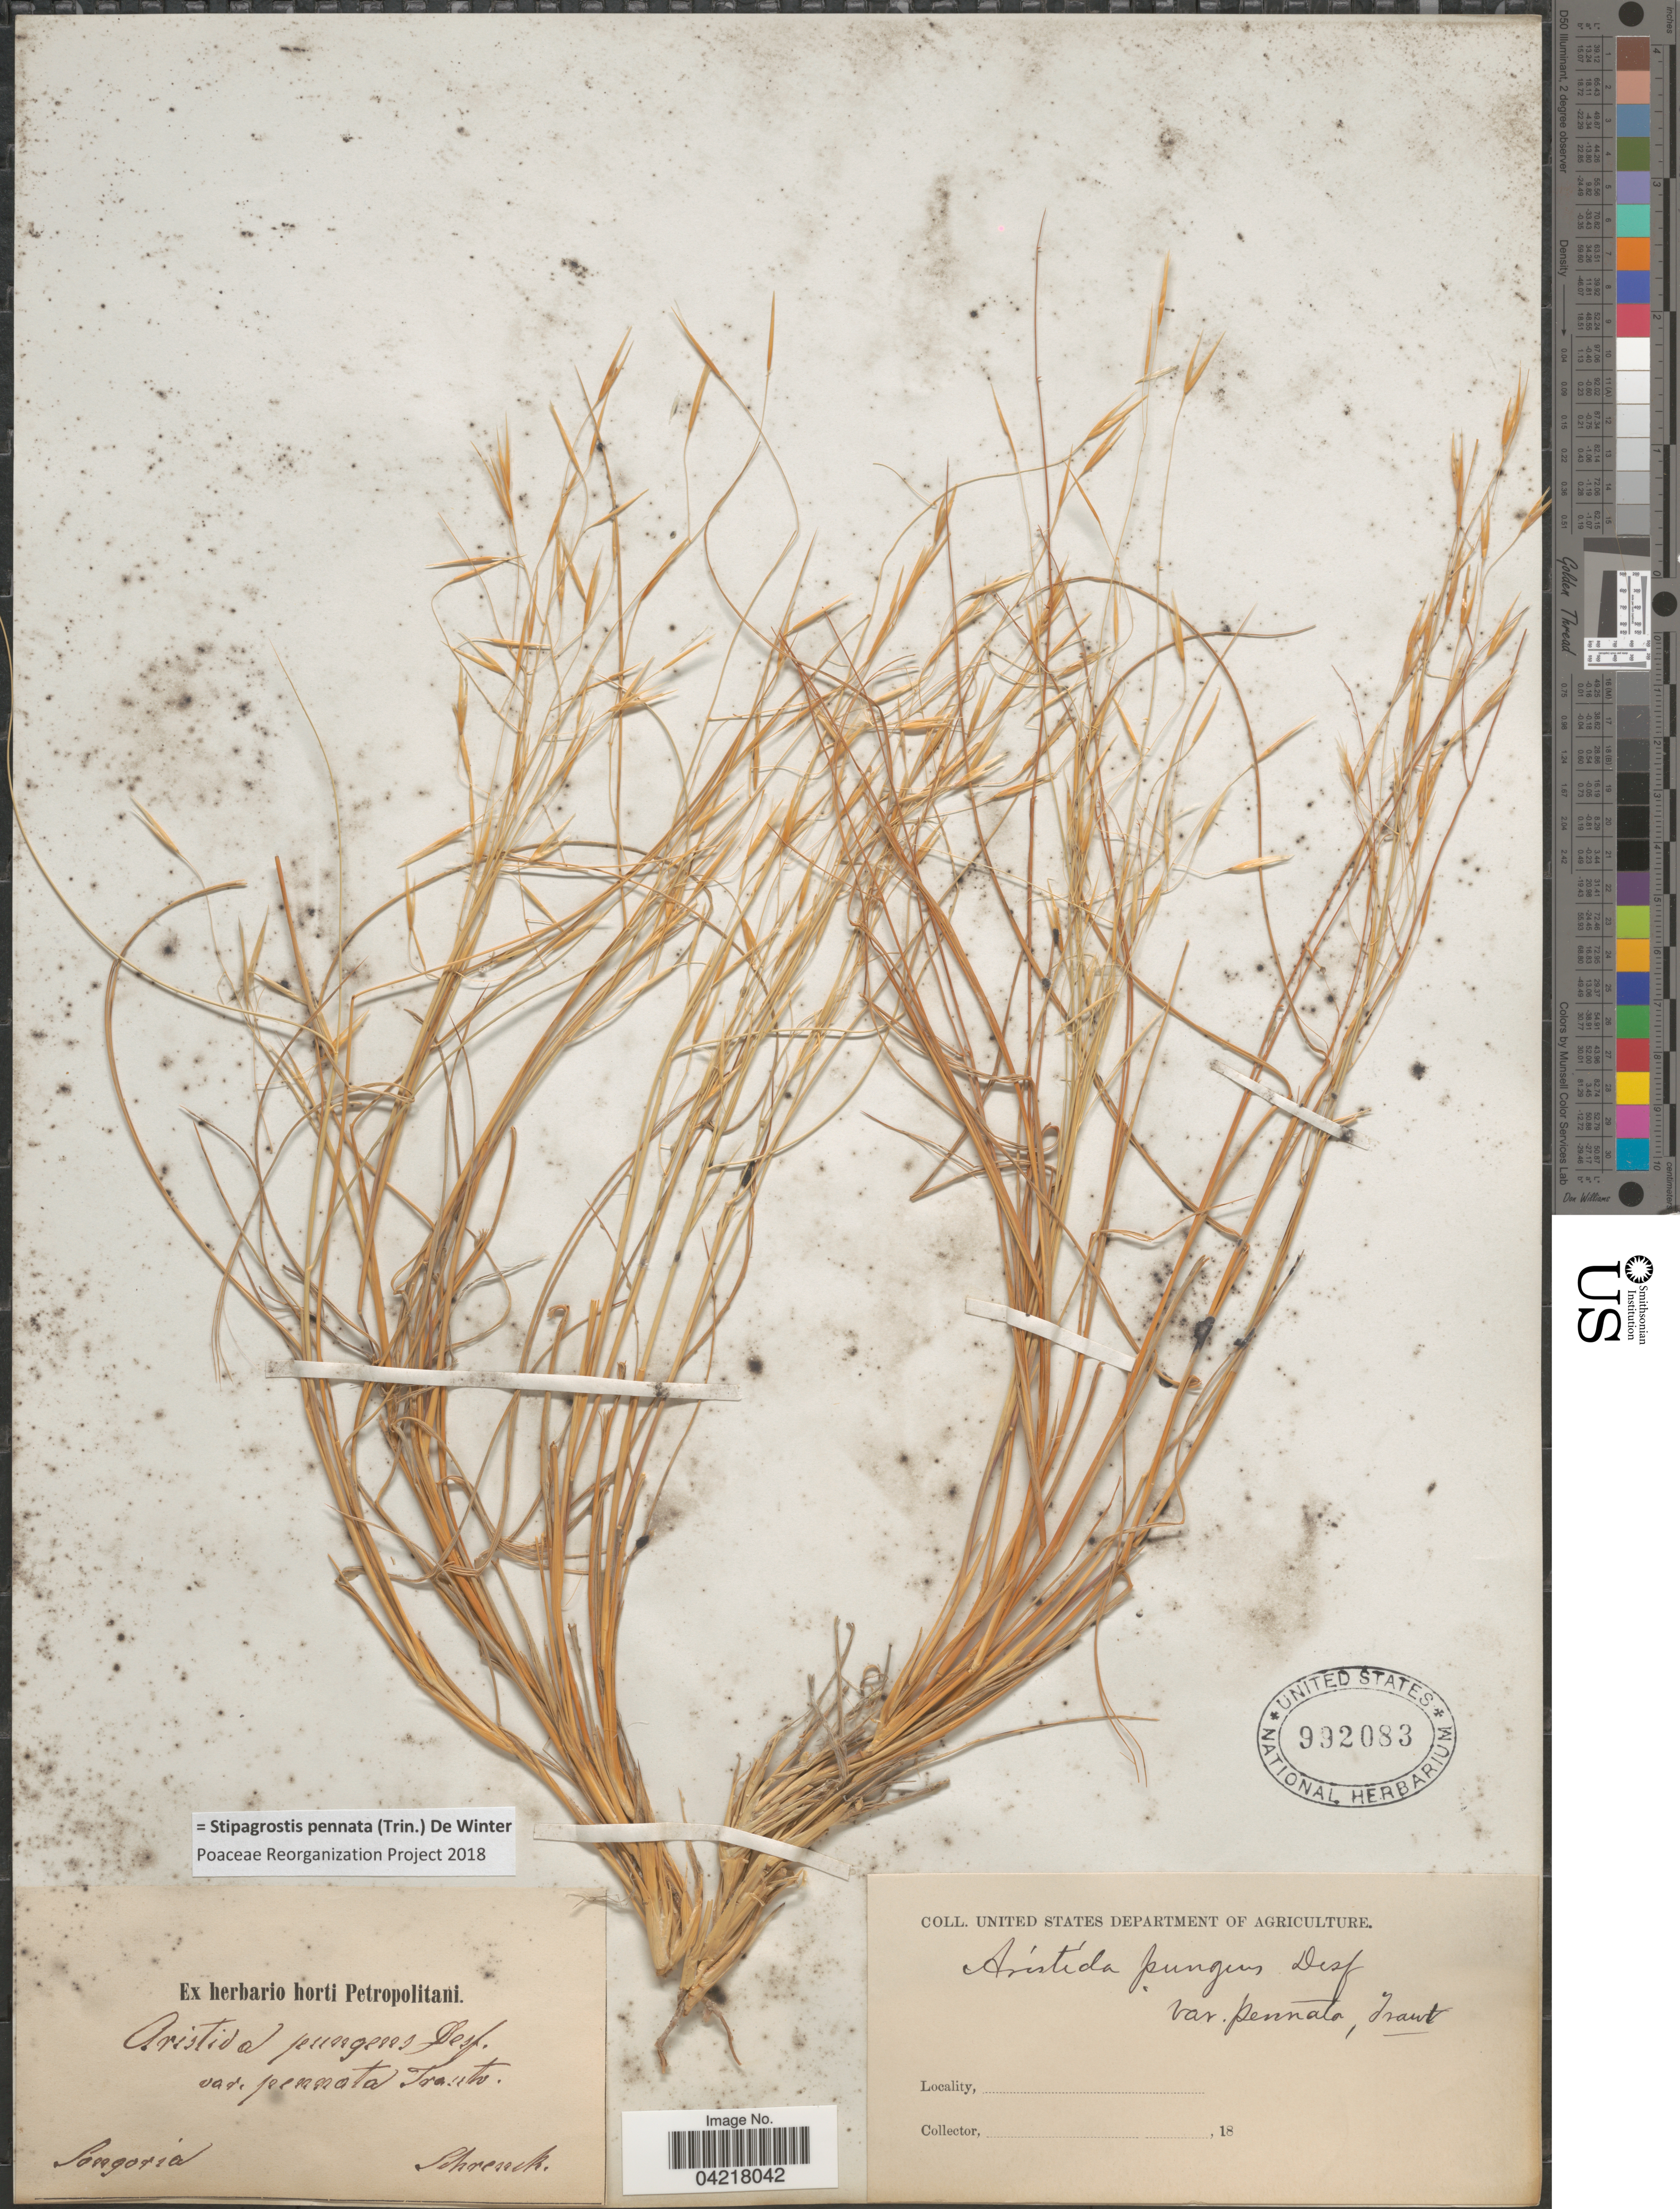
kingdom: Plantae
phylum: Tracheophyta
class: Liliopsida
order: Poales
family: Poaceae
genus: Stipagrostis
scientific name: Stipagrostis pennata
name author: (Trin.) De Winter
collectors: A.G. Schrenk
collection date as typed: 18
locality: Songoria.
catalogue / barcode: US 992083